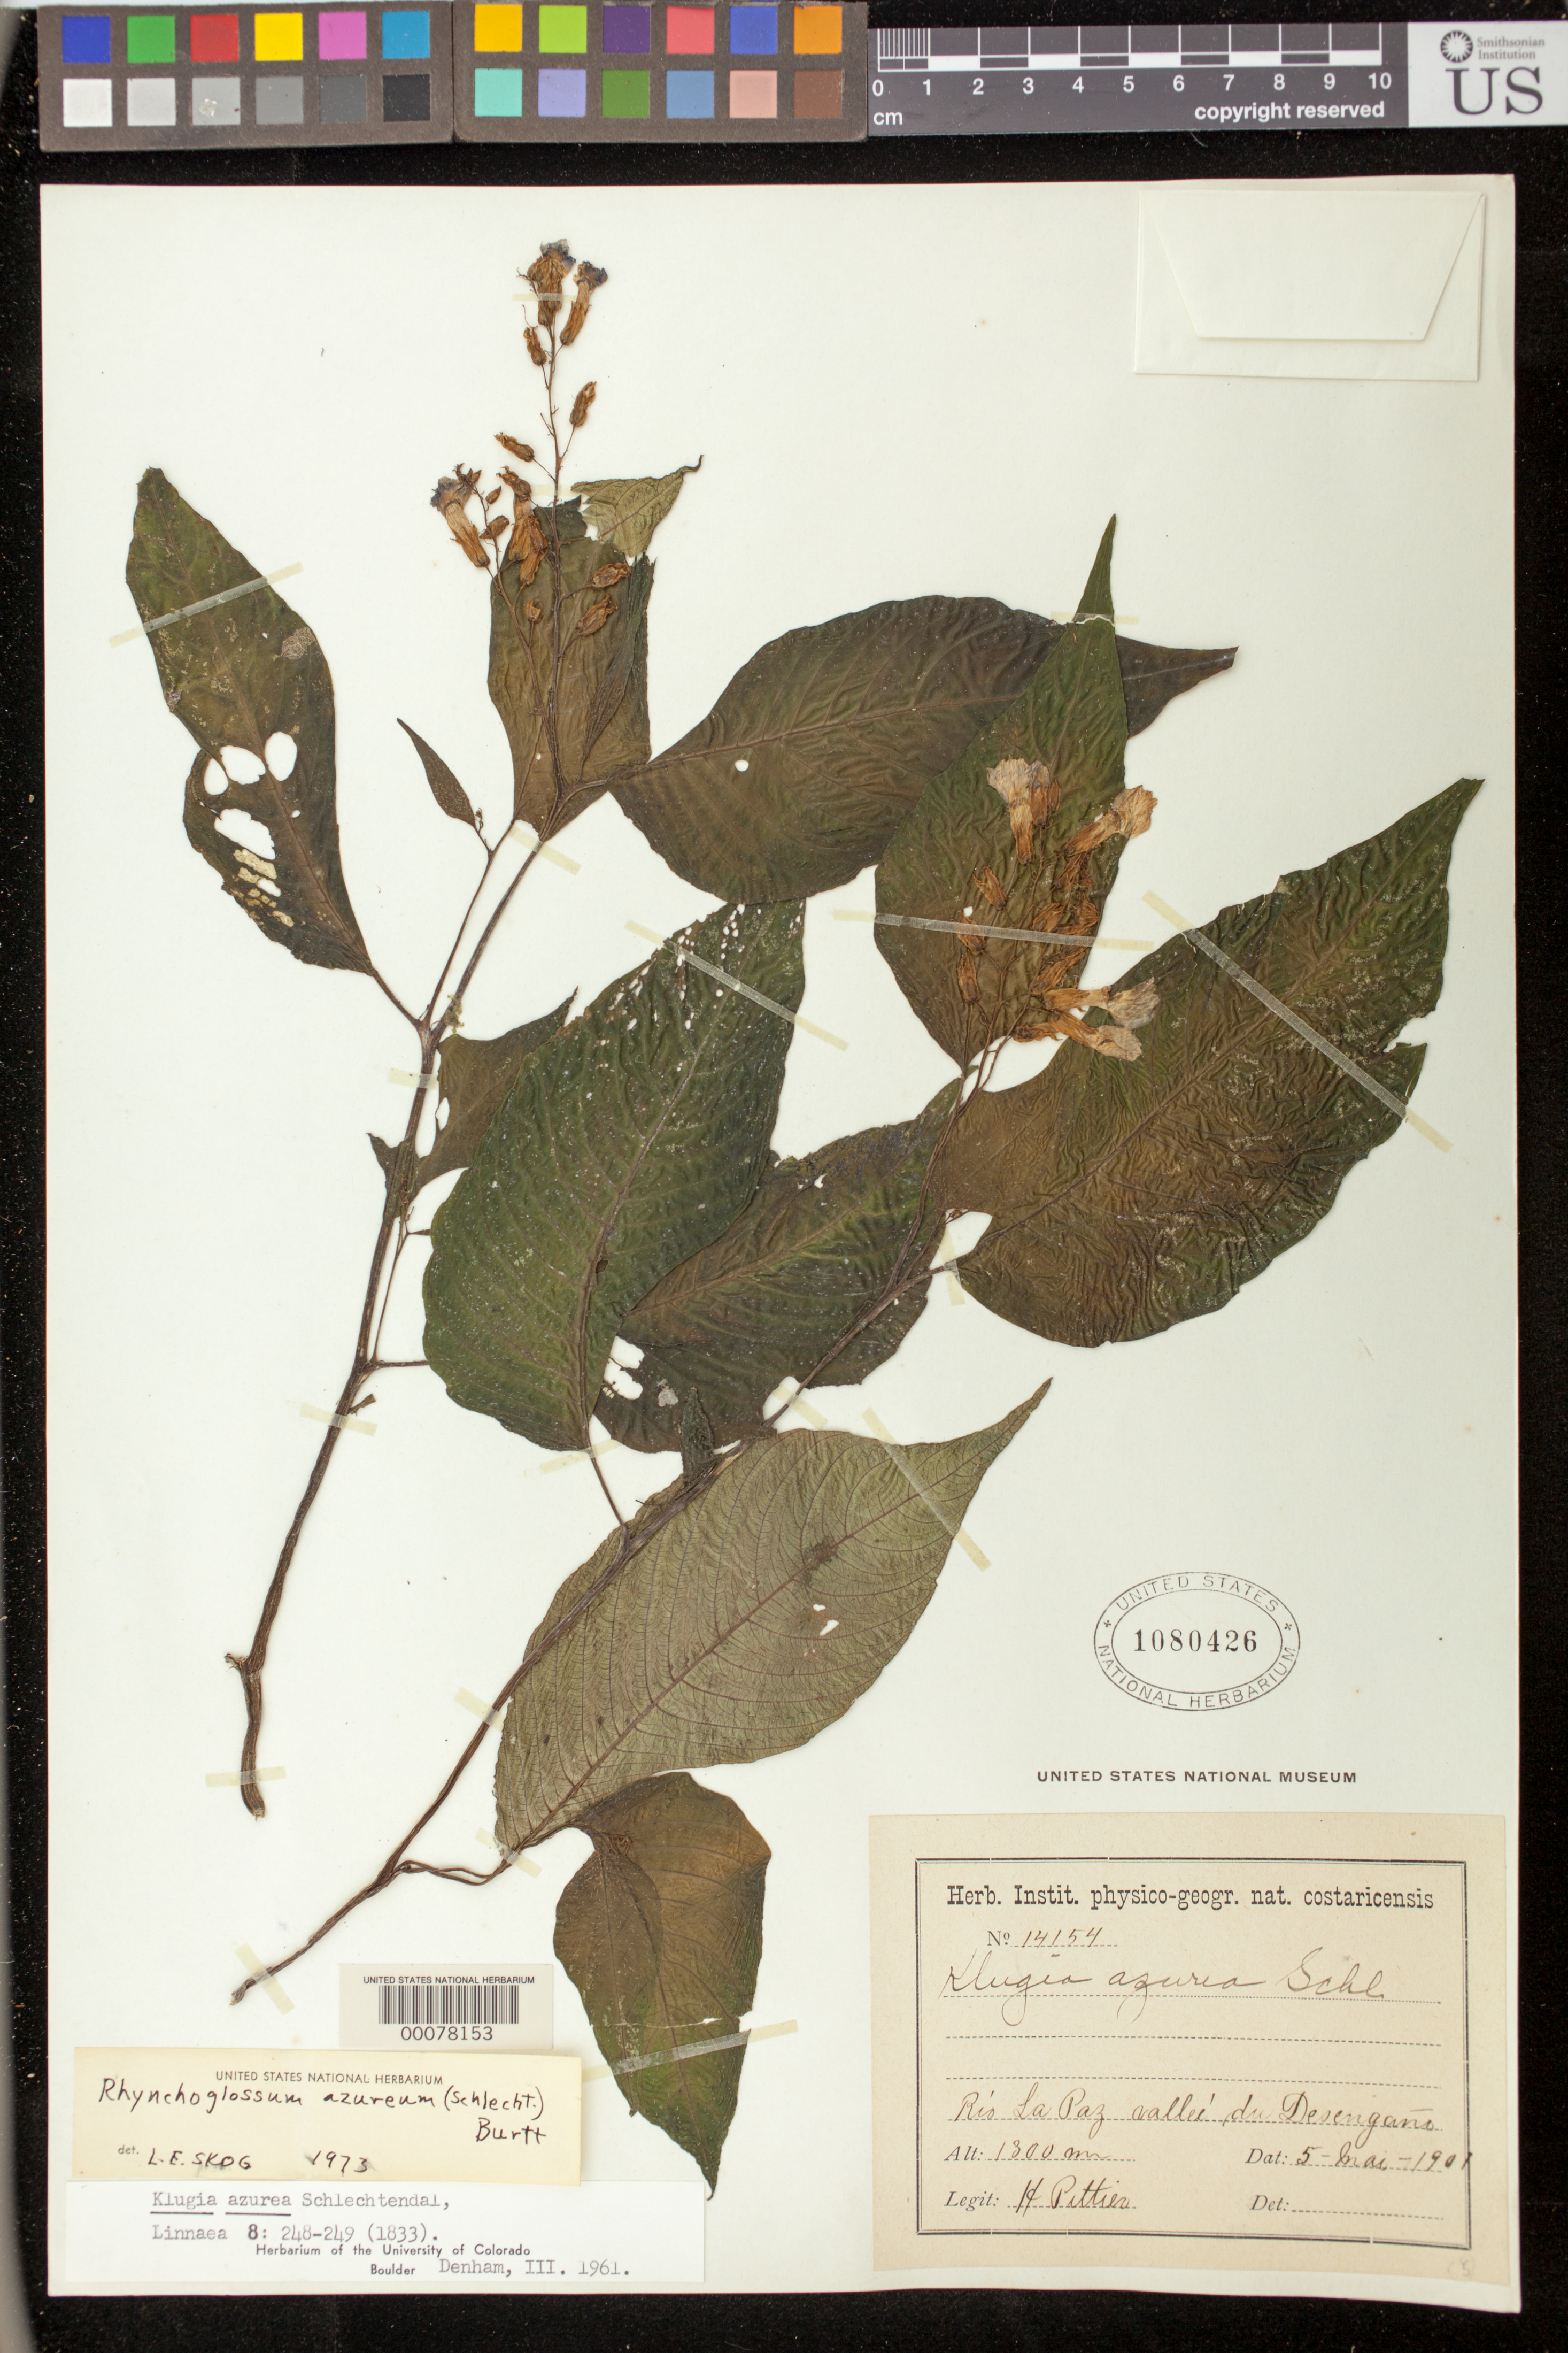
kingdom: Plantae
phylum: Tracheophyta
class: Magnoliopsida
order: Lamiales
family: Gesneriaceae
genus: Rhynchoglossum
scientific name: Rhynchoglossum azureum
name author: (Schltdl.) B.L. Burtt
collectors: H. F. Pittier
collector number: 14154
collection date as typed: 05 May 1901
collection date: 1901-05-05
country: Costa Rica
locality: Rio La Paz Vallee du Desengano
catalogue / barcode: US 1080426